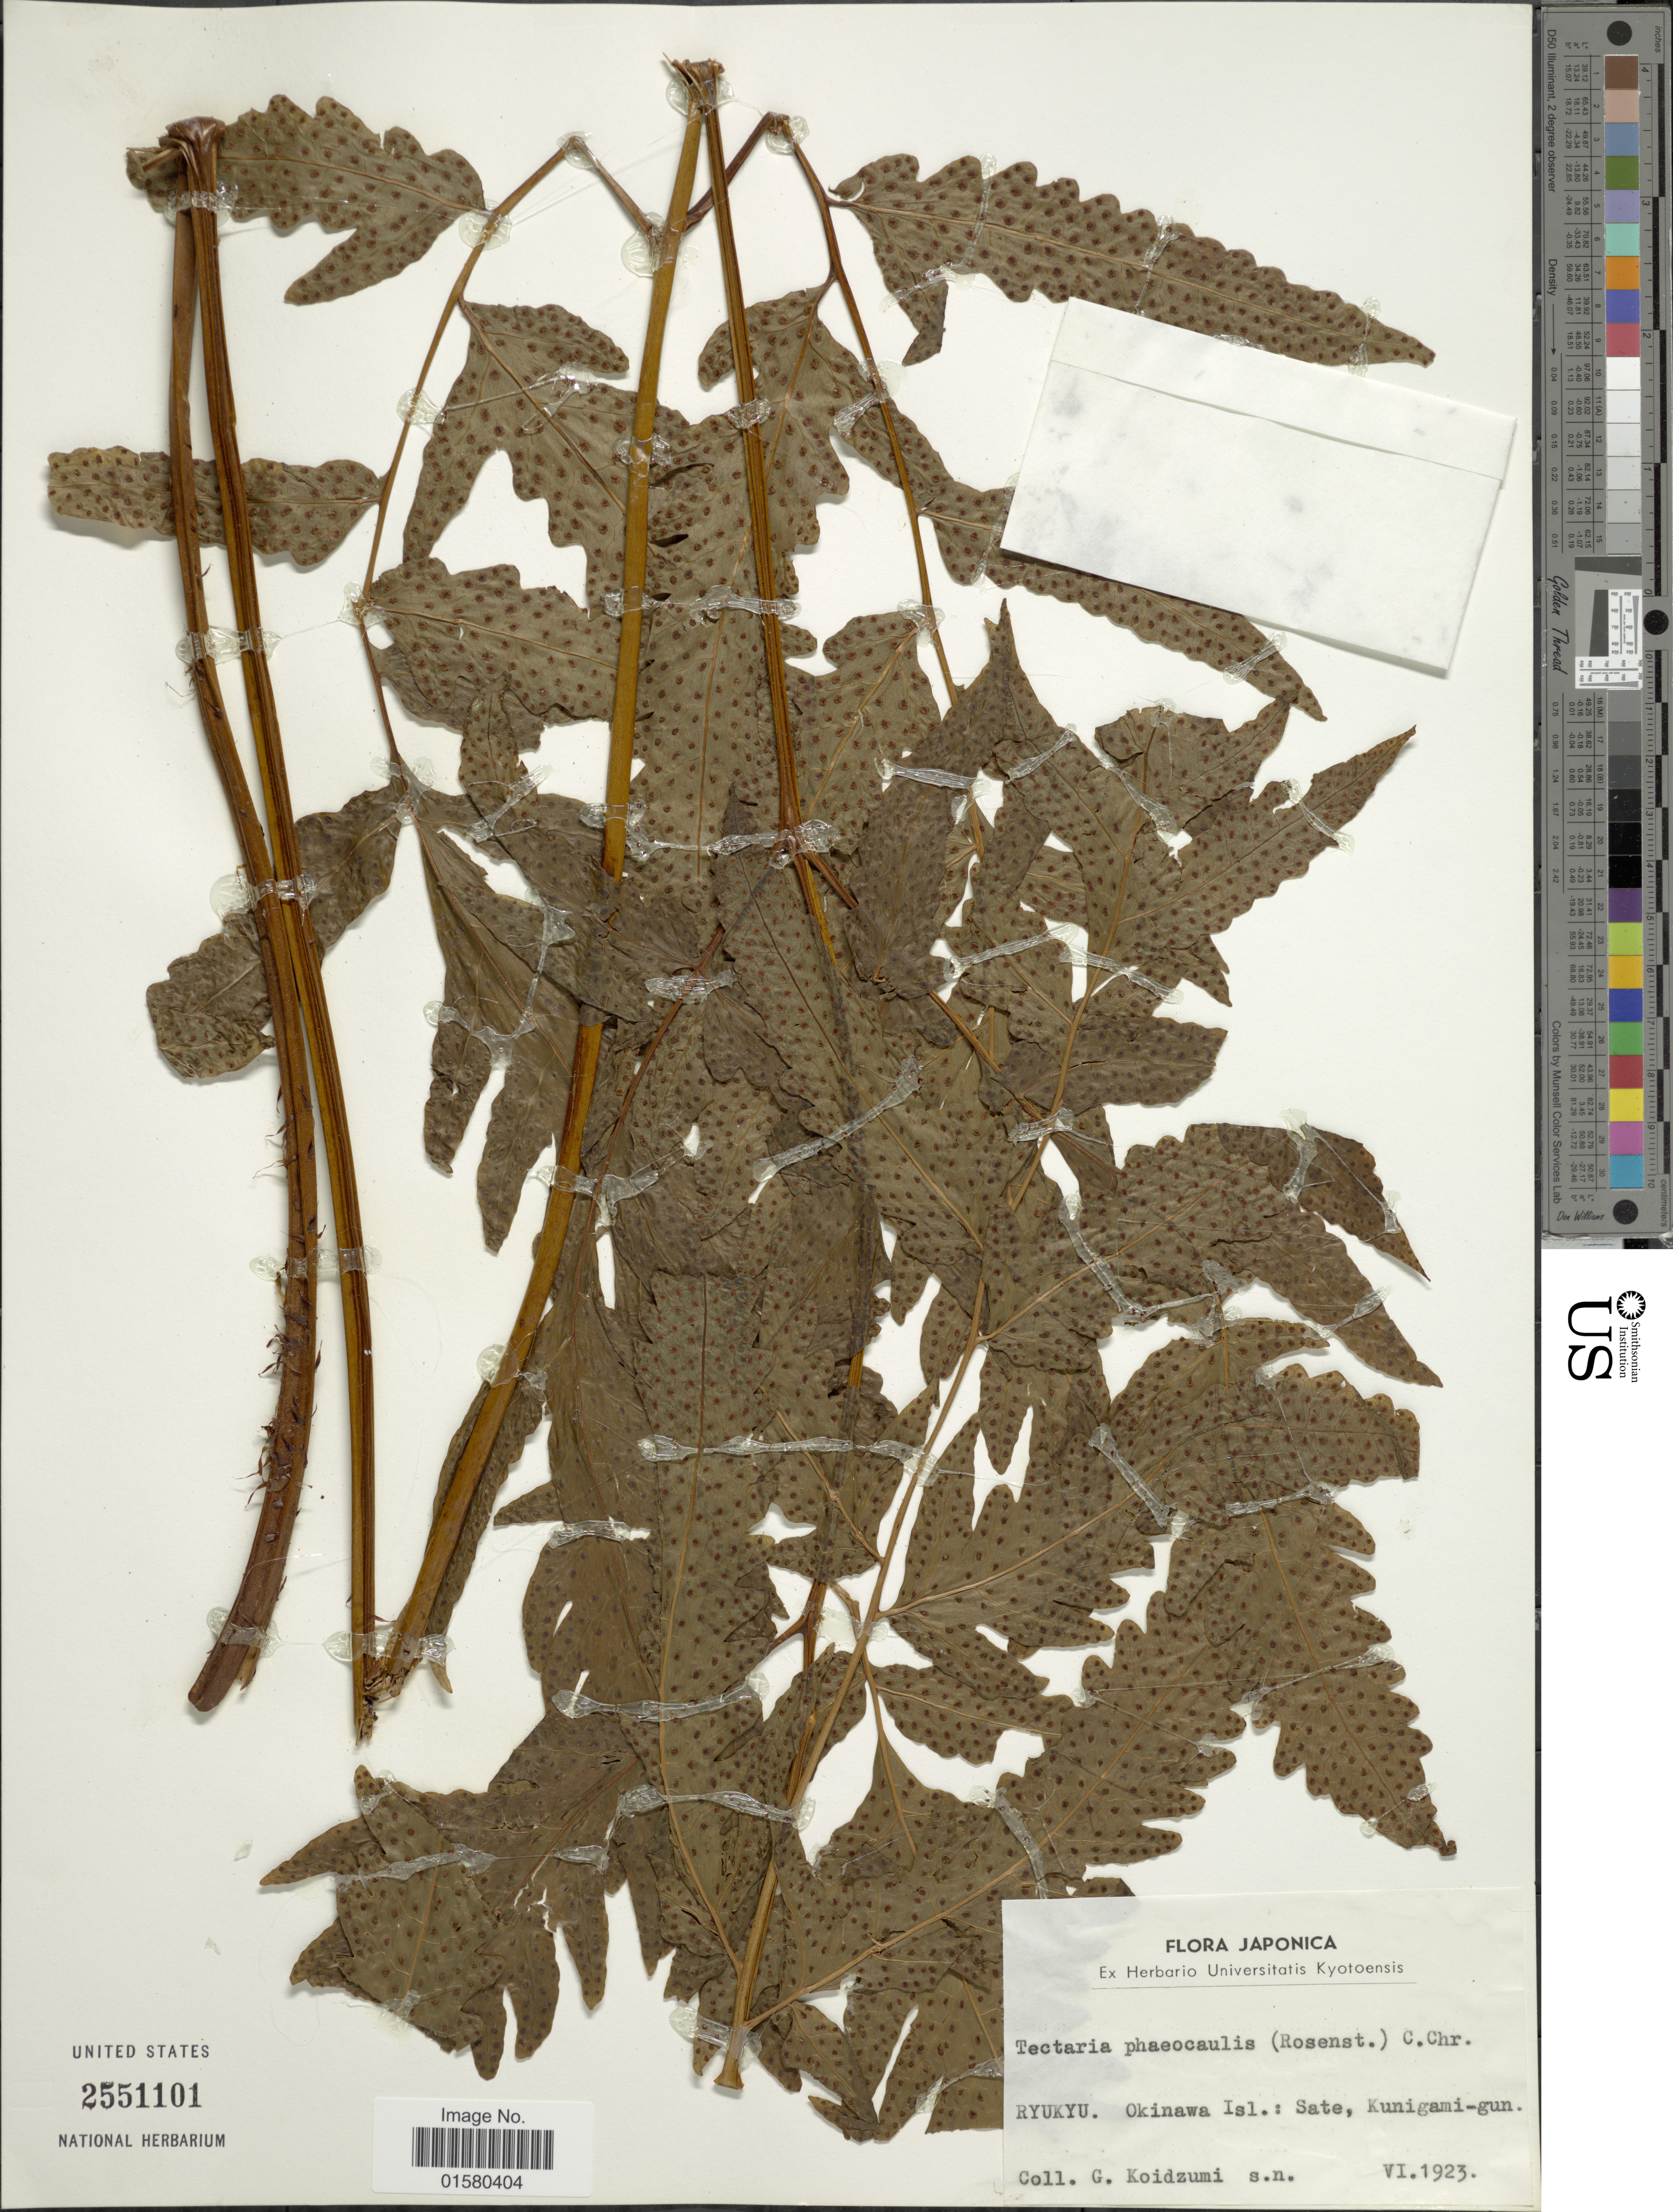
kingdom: Plantae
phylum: Tracheophyta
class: Polypodiopsida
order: Polypodiales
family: Tectariaceae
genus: Tectaria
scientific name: Tectaria phaeocaulis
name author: (Rosenst.) C. Chr.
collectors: G. Koidzumi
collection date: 1923-06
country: Japan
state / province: Okinawa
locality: Ryukyu, Okinawa Isl. Sate, Kunigami-gun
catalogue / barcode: US 2551101